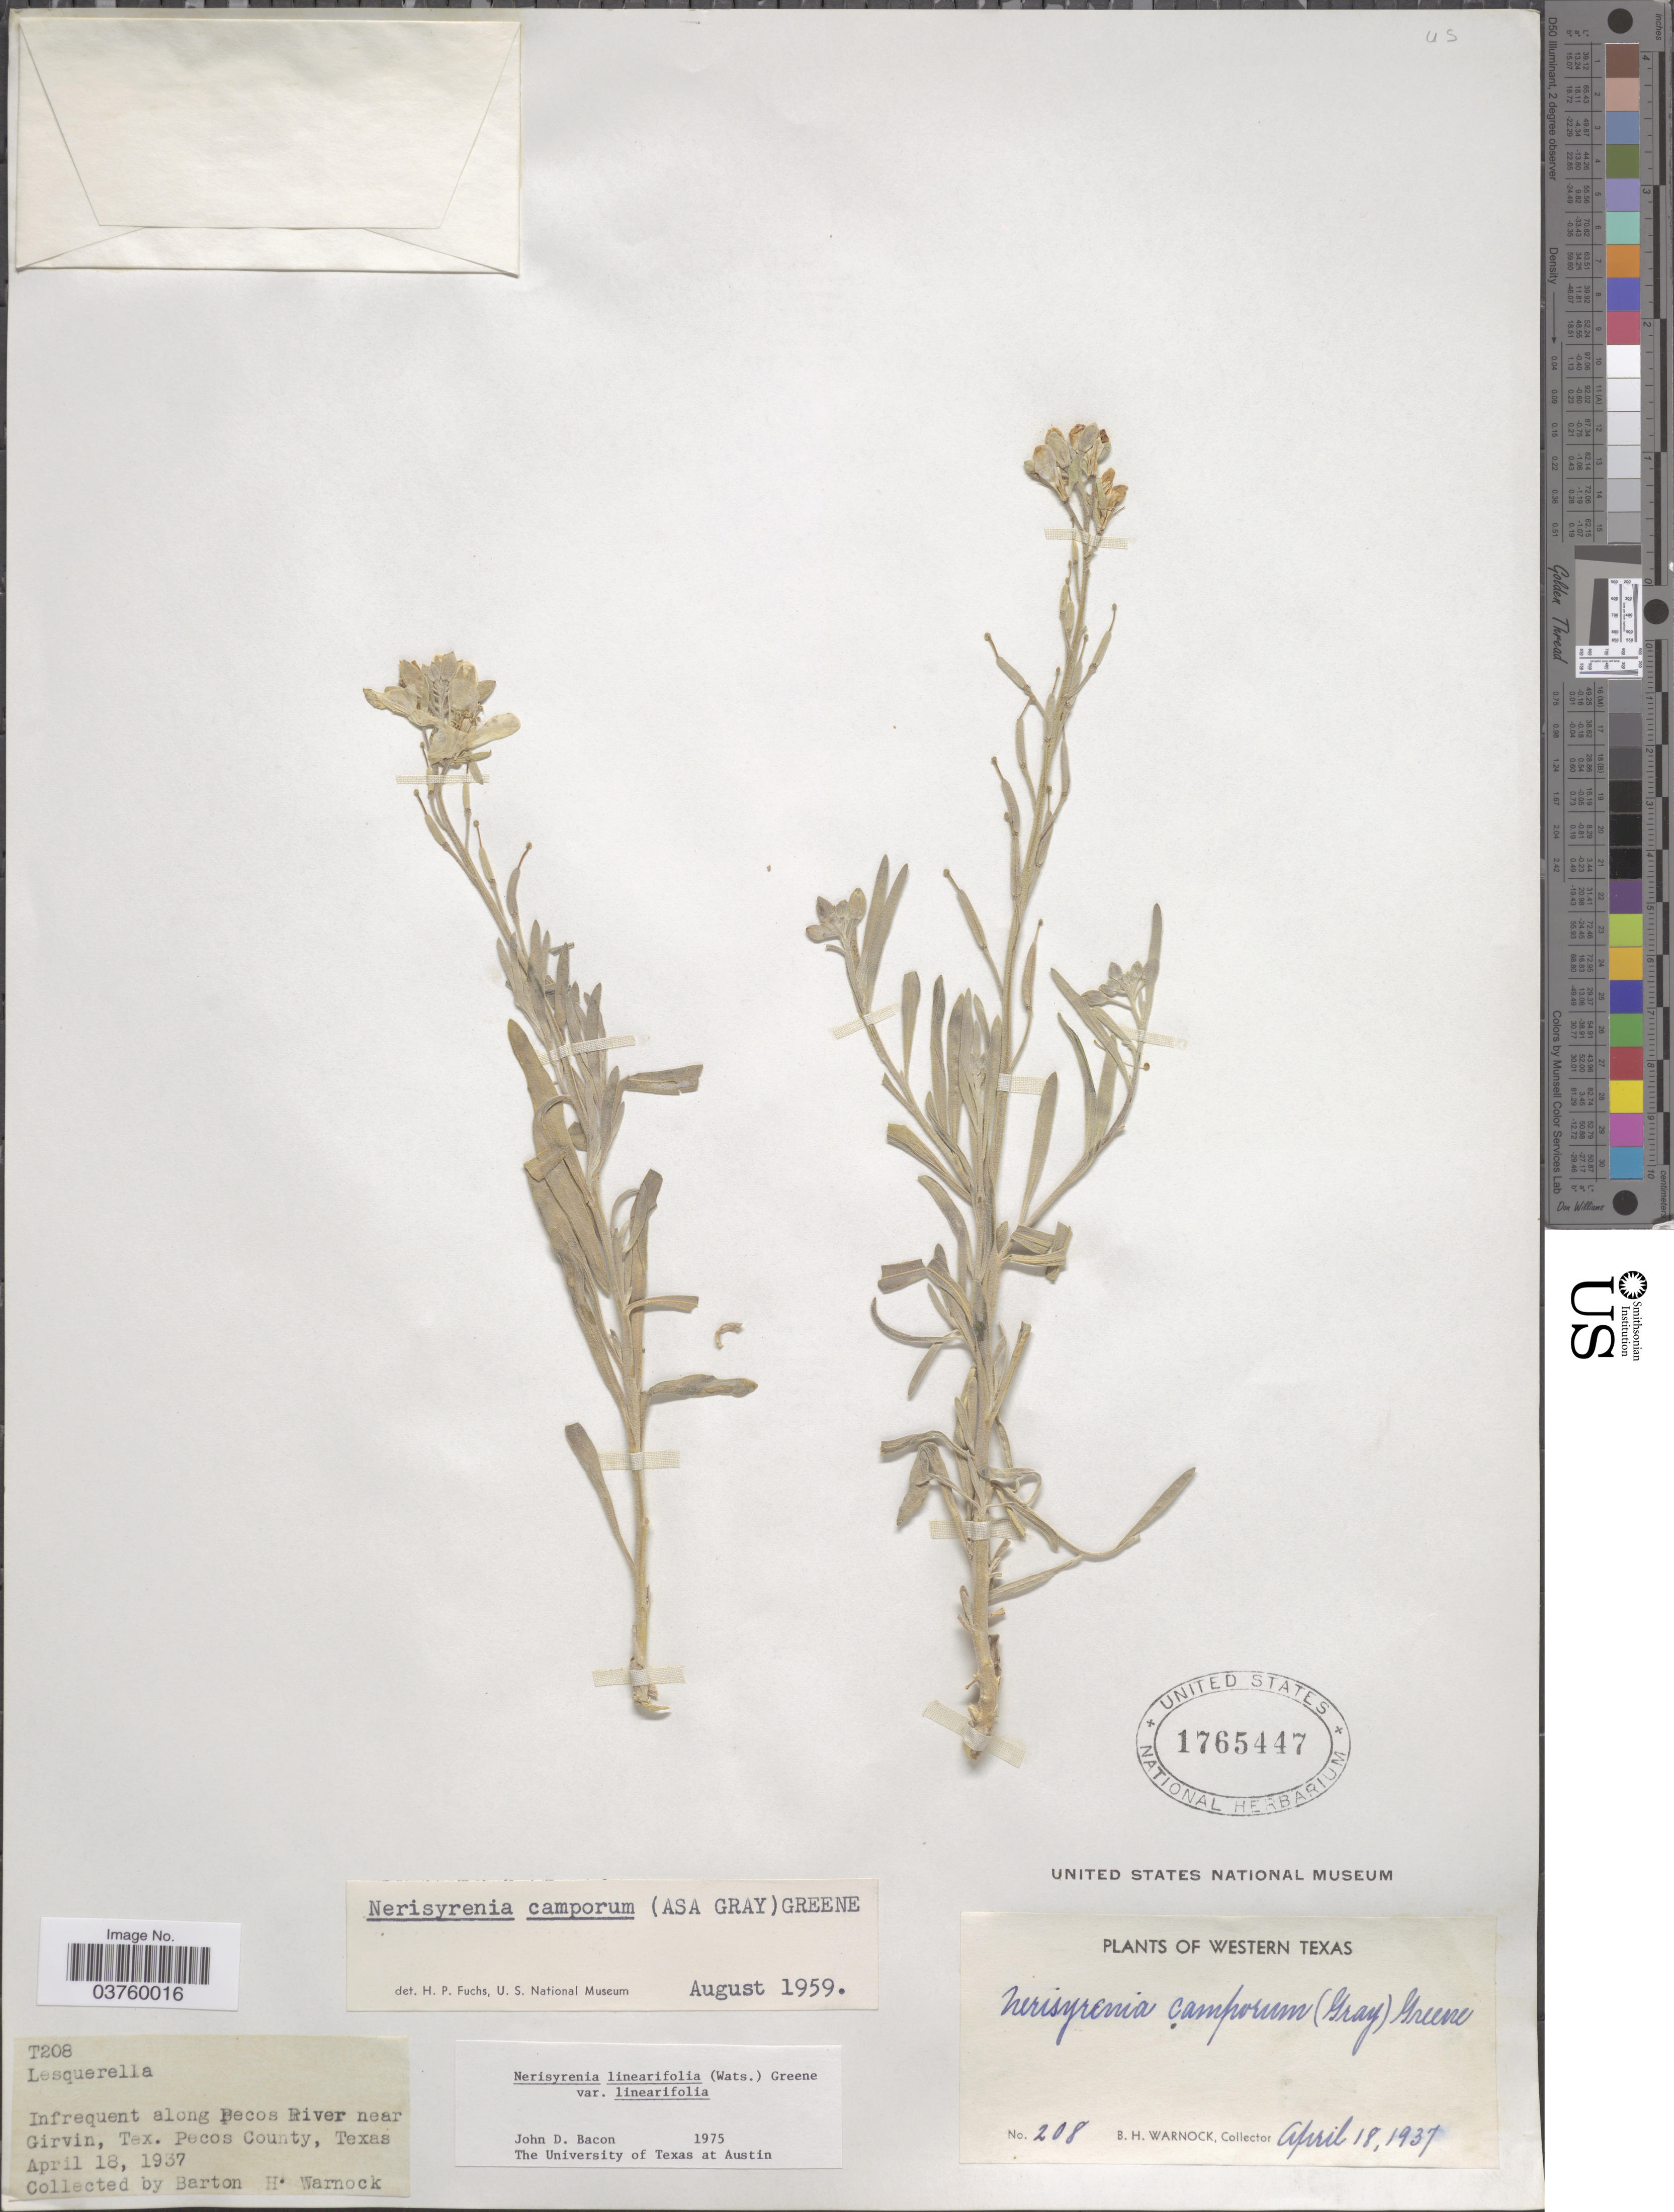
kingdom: Plantae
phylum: Tracheophyta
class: Magnoliopsida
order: Brassicales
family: Brassicaceae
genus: Nerisyrenia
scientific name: Nerisyrenia linearifolia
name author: (S. Watson) Greene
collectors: B. H. Warnock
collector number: T208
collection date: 1937-04-18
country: United States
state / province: Texas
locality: Infrequent along Pecos River near Girvin. Pecos County. Western Texas.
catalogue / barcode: US 1765447